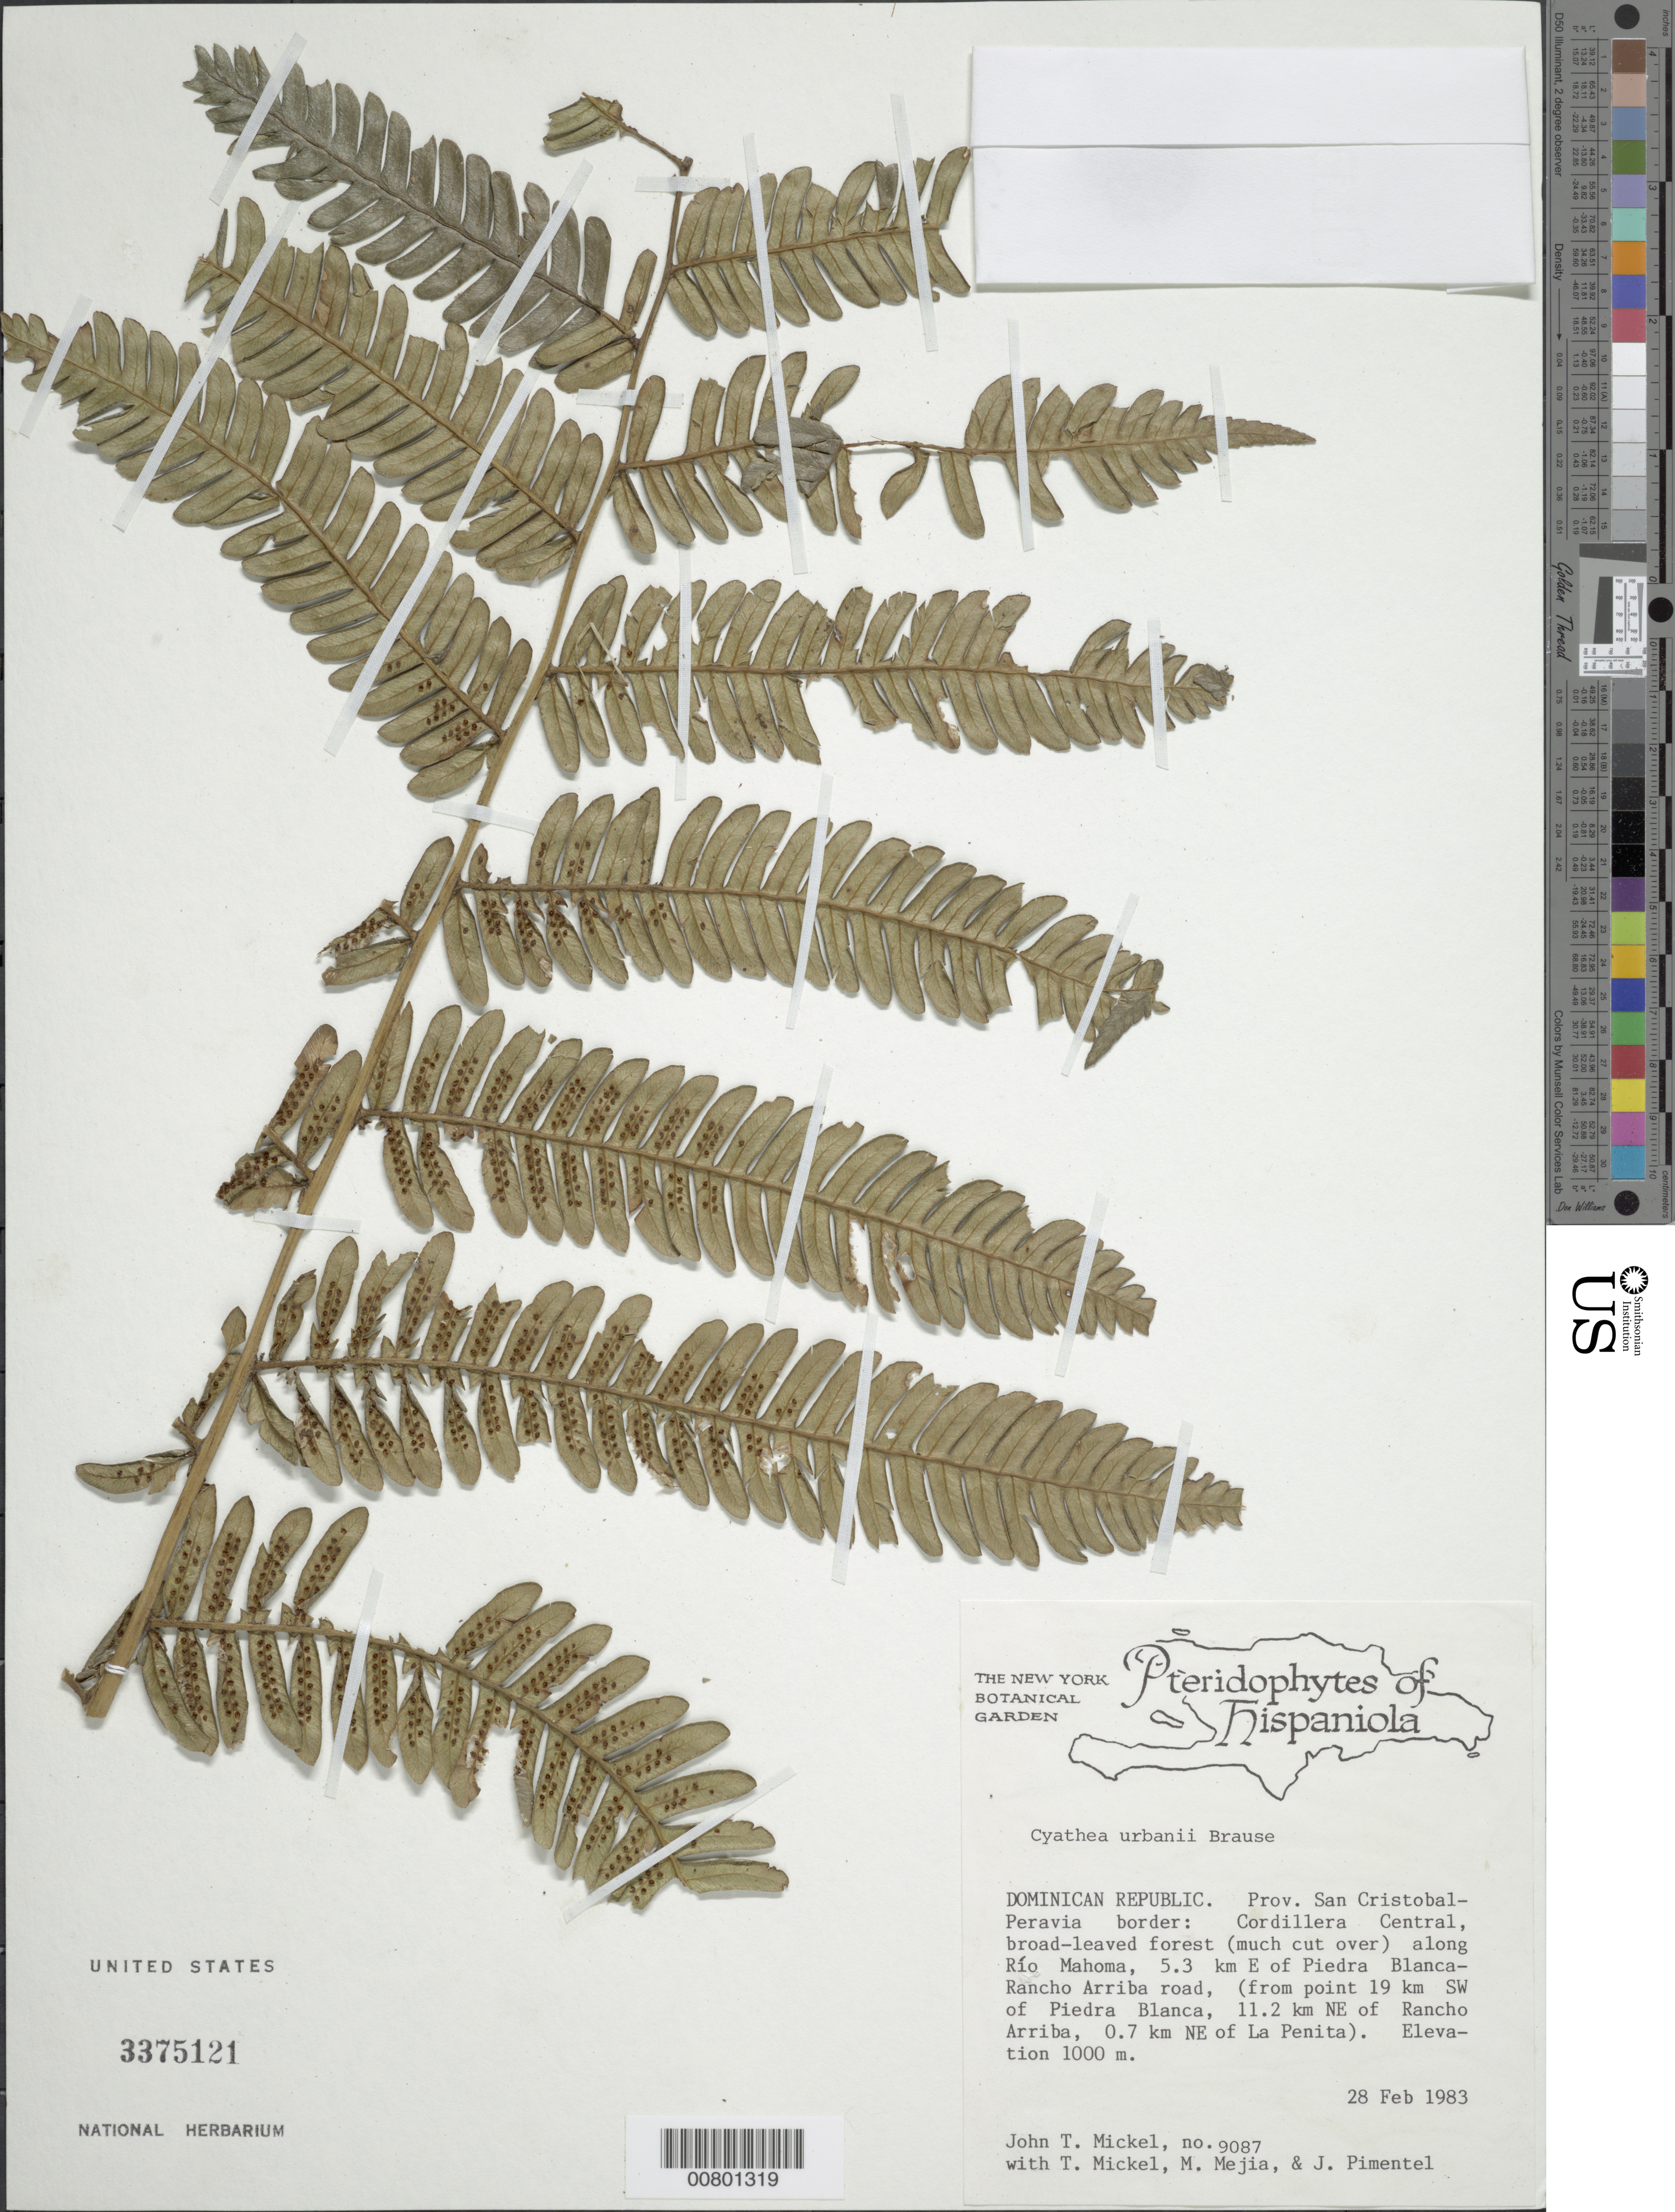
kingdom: Plantae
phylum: Tracheophyta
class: Polypodiopsida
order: Cyatheales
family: Cyatheaceae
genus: Alsophila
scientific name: Alsophila urbanii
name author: (Brause) R.M. Tryon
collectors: J. T. Mickel, T. Mickel, M. Mejia & J. Pimentel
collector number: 9087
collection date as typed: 28 Feb 1983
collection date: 1983-02-28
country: Dominican Republic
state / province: San Cristobal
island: Hispaniola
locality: Prov. San Cristobal-Peravia border, Cordillera Central, along Río Mahoma, 5.3 km E of Piedra Blanca-Rancho Arriba Road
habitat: Broad-leaved forest along river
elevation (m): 1000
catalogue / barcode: US 3375121